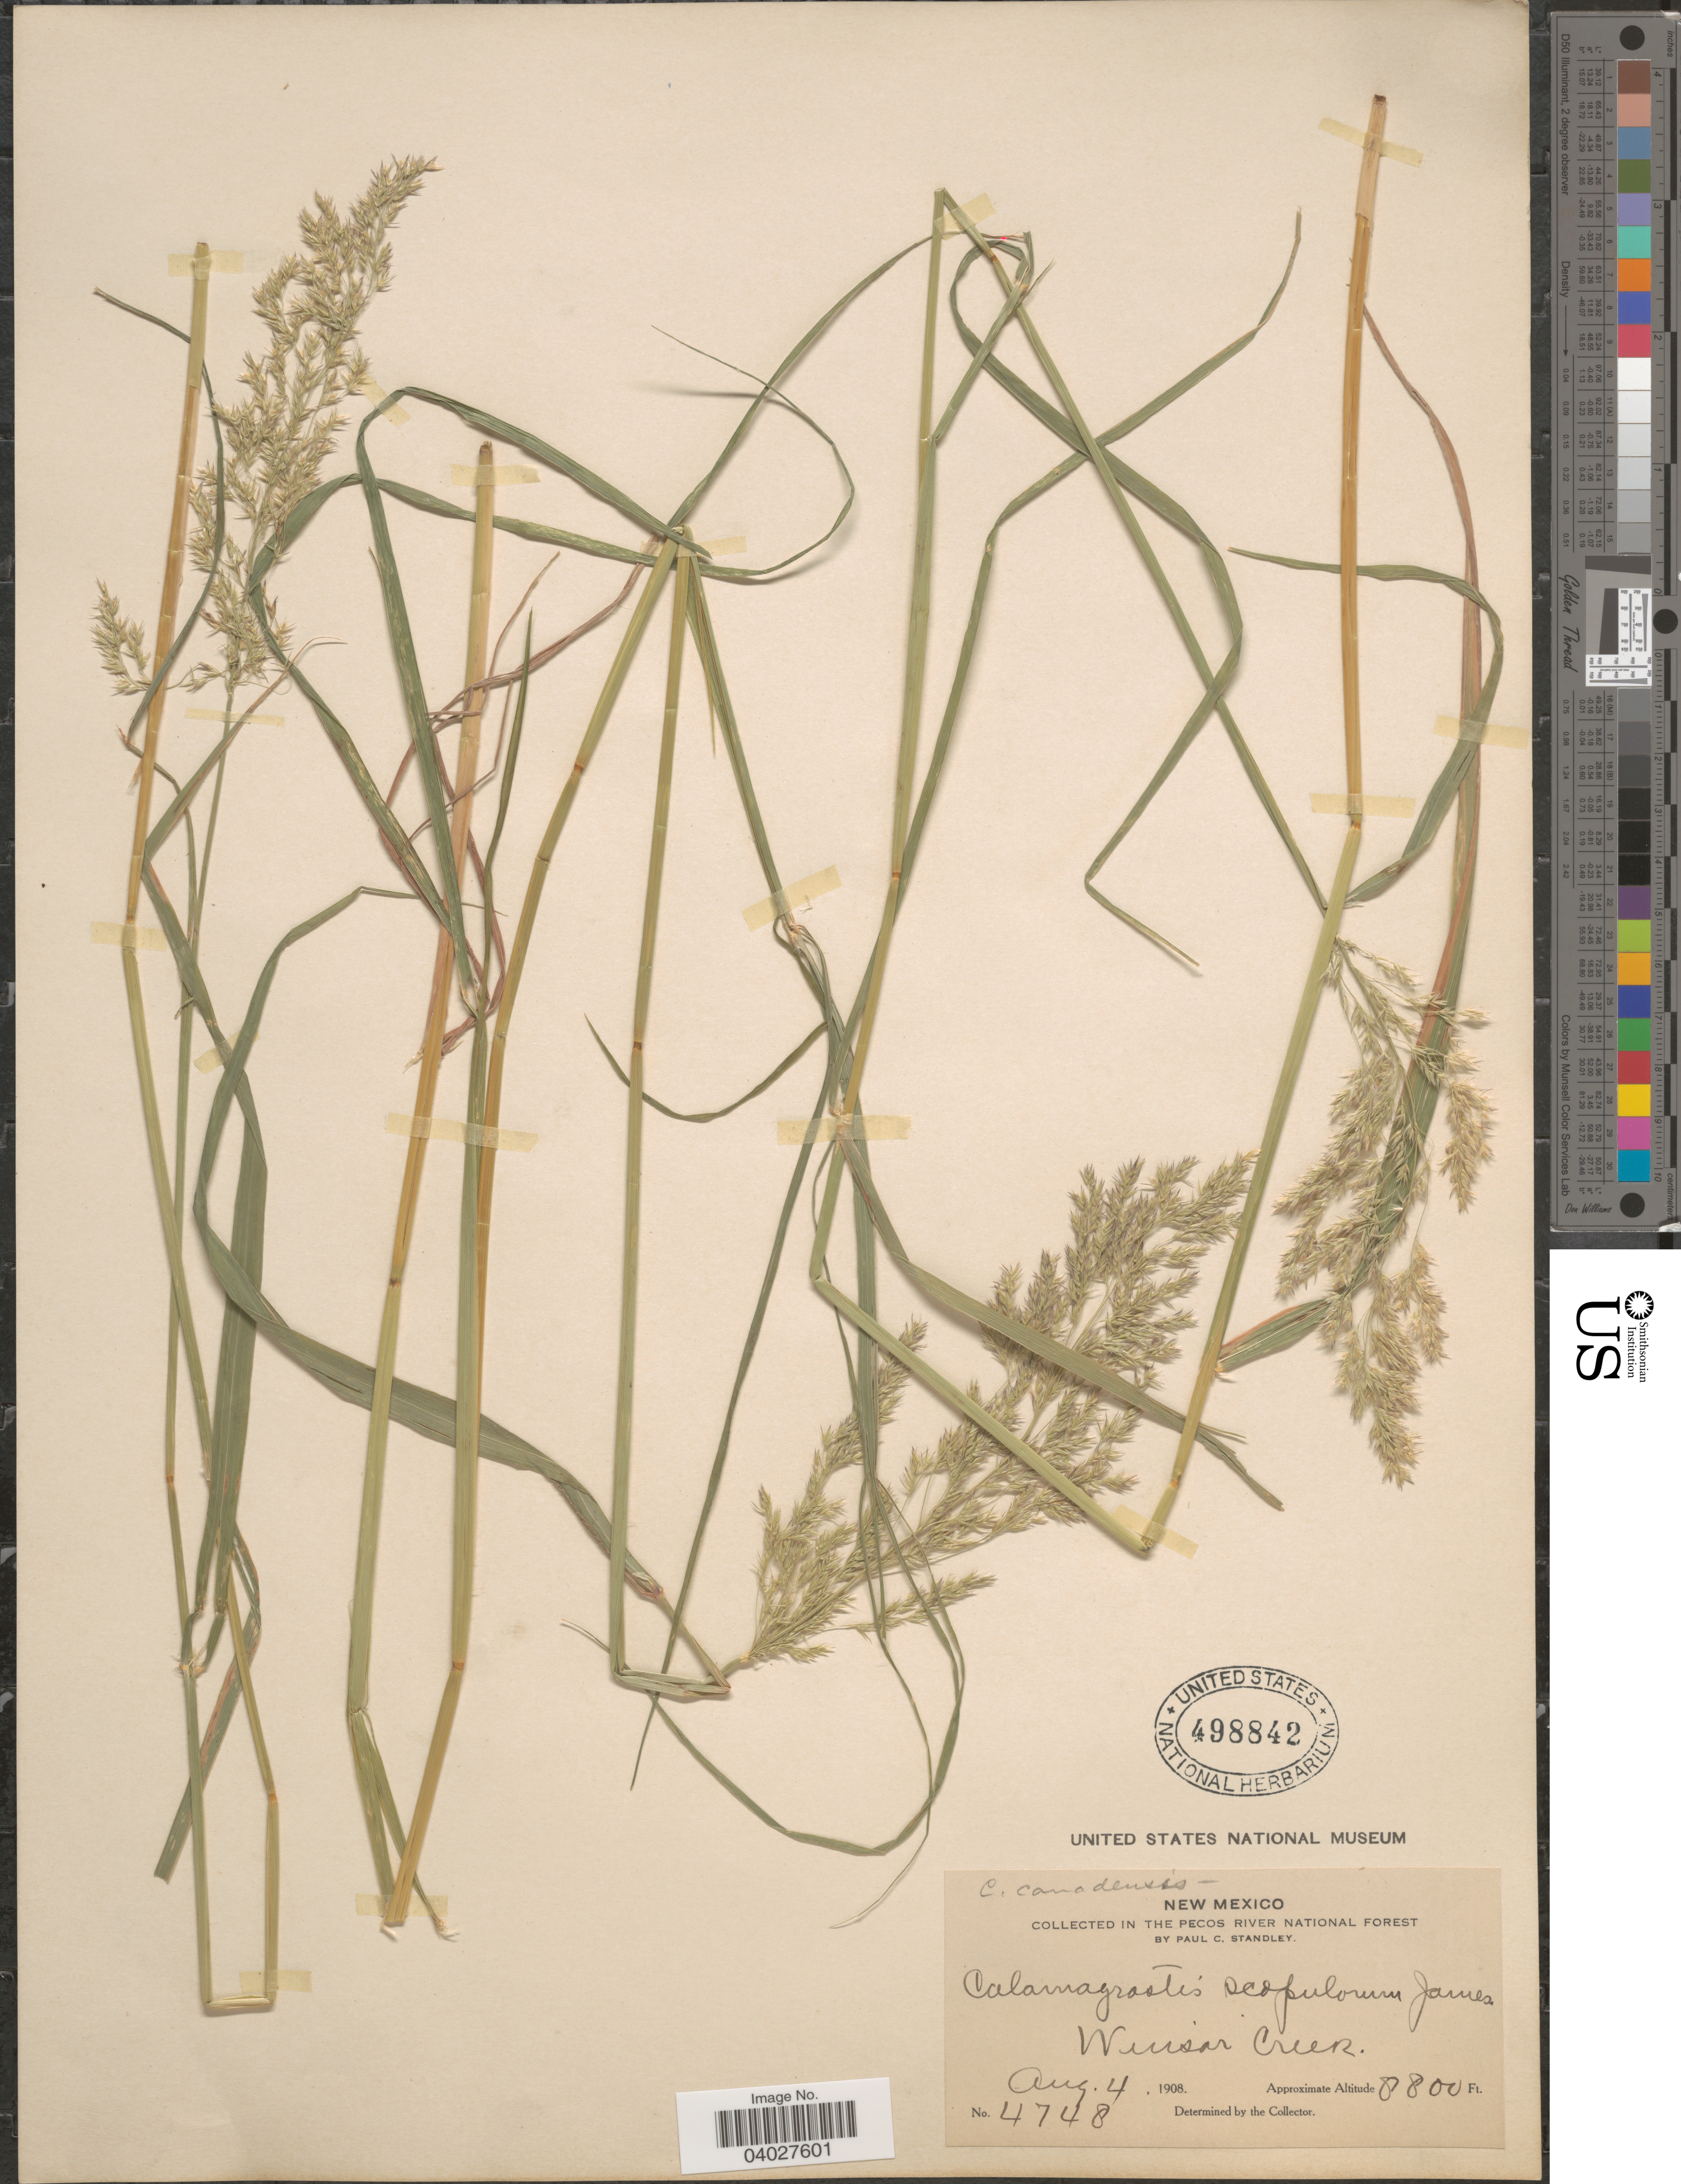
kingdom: Plantae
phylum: Tracheophyta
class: Liliopsida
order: Poales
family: Poaceae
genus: Calamagrostis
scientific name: Calamagrostis canadensis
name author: (Michx.) P. Beauv.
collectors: P. C. Standley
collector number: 4748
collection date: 1908-08-04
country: United States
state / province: New Mexico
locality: In the Pecos River National Forest. Winsor Creek.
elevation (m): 2682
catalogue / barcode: US 498842